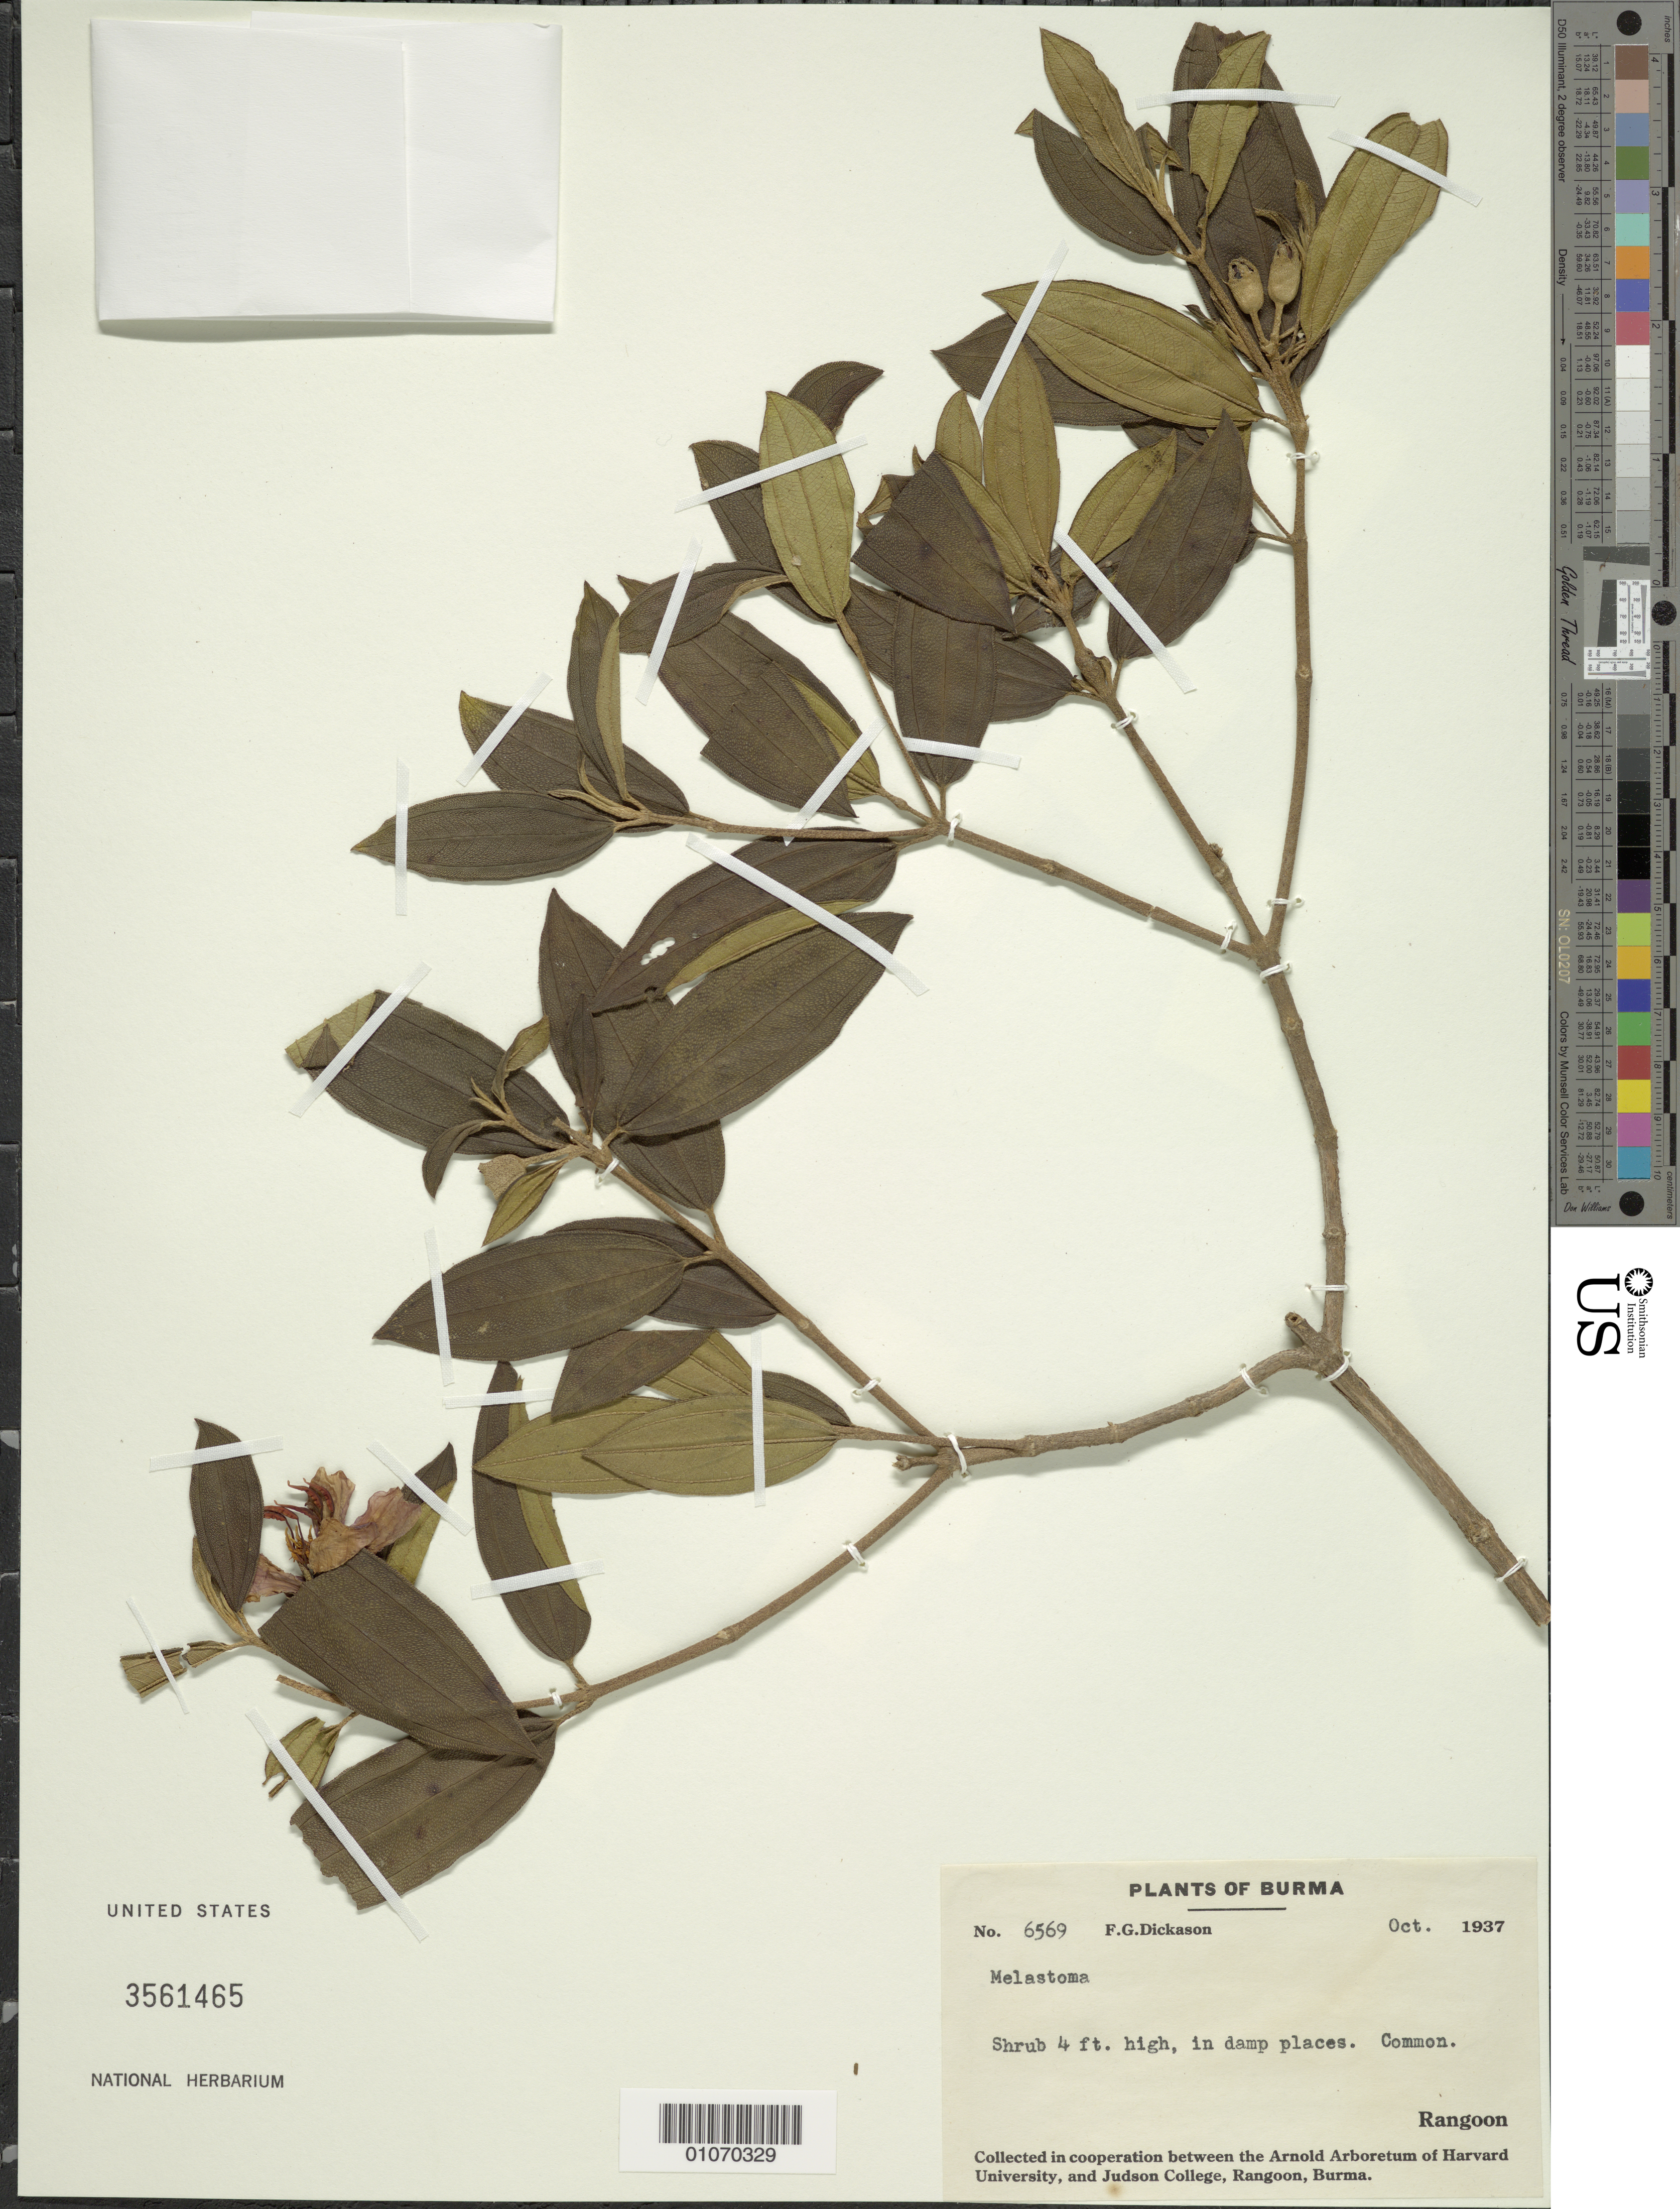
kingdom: Plantae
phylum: Tracheophyta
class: Magnoliopsida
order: Myrtales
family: Melastomataceae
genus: Melastoma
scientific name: Melastoma sp.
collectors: F. Dickason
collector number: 6569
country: Myanmar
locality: Rangoon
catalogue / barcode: US 3561465